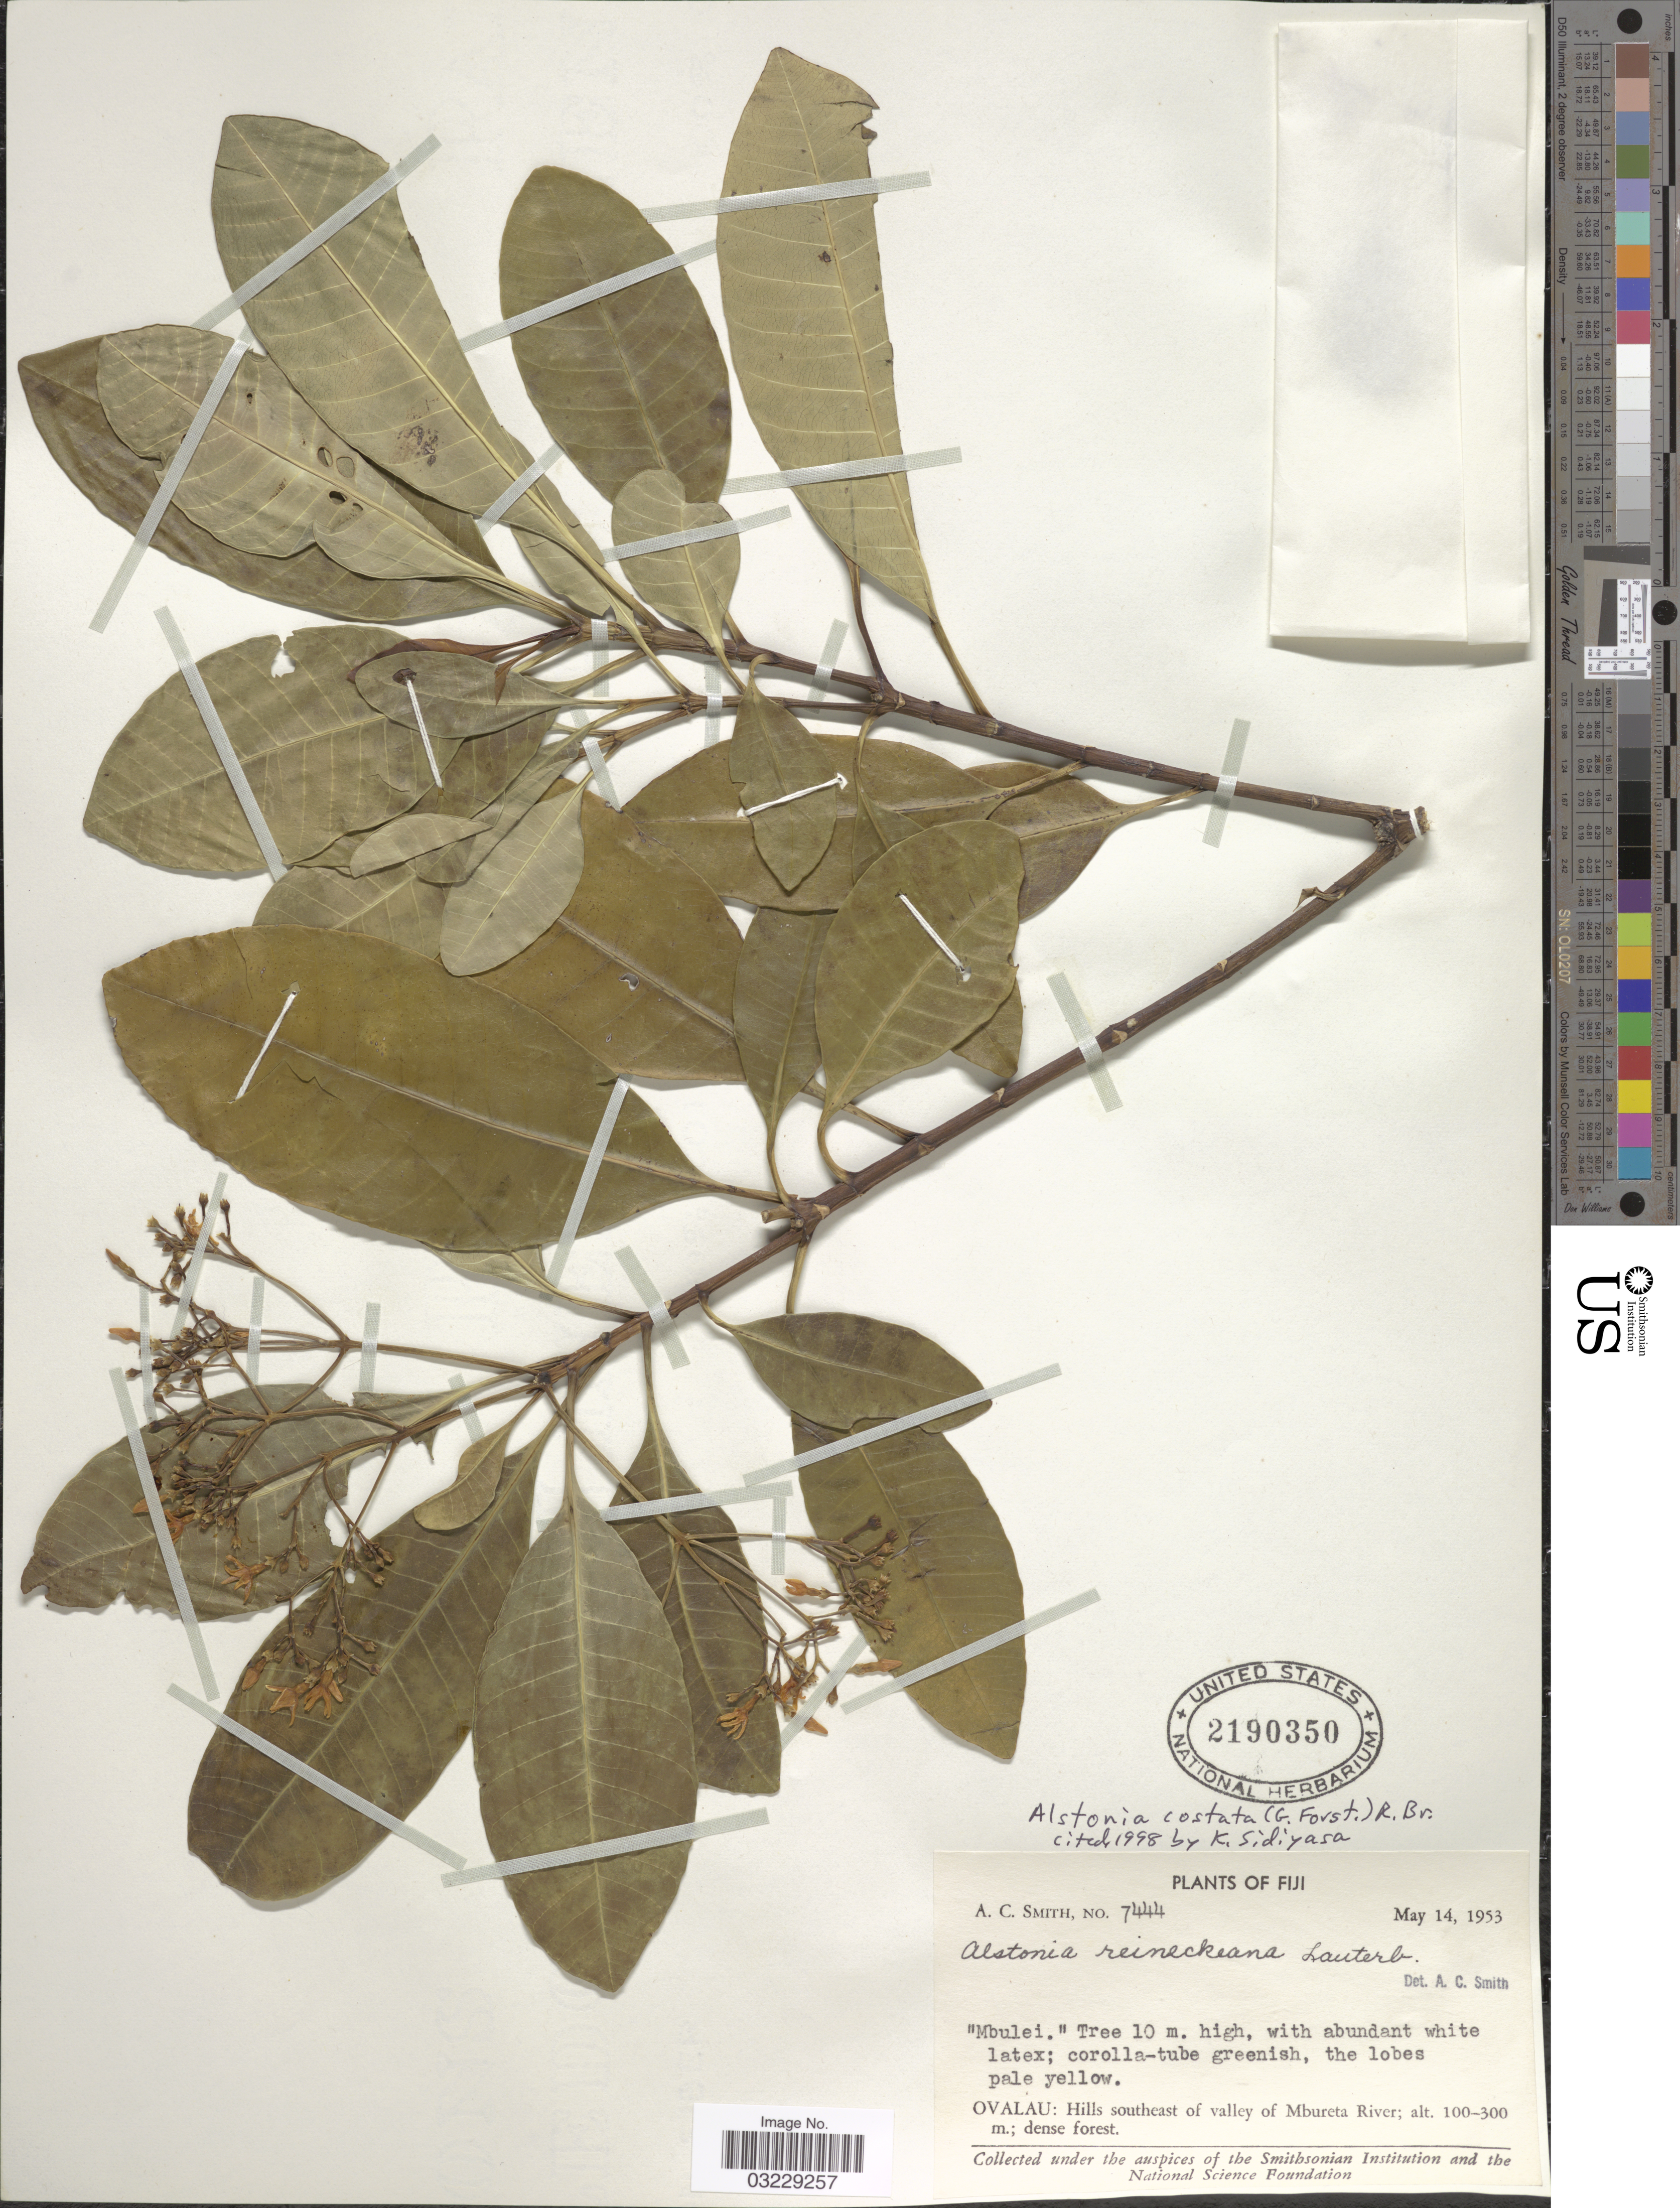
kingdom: Plantae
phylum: Tracheophyta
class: Magnoliopsida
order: Gentianales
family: Apocynaceae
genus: Alstonia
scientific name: Alstonia sp.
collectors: A. C. Smith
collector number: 7444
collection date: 1953-05-14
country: Fiji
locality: Ovalau: Hills southeast of valley of Mbureta River.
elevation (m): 100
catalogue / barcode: US 2190350